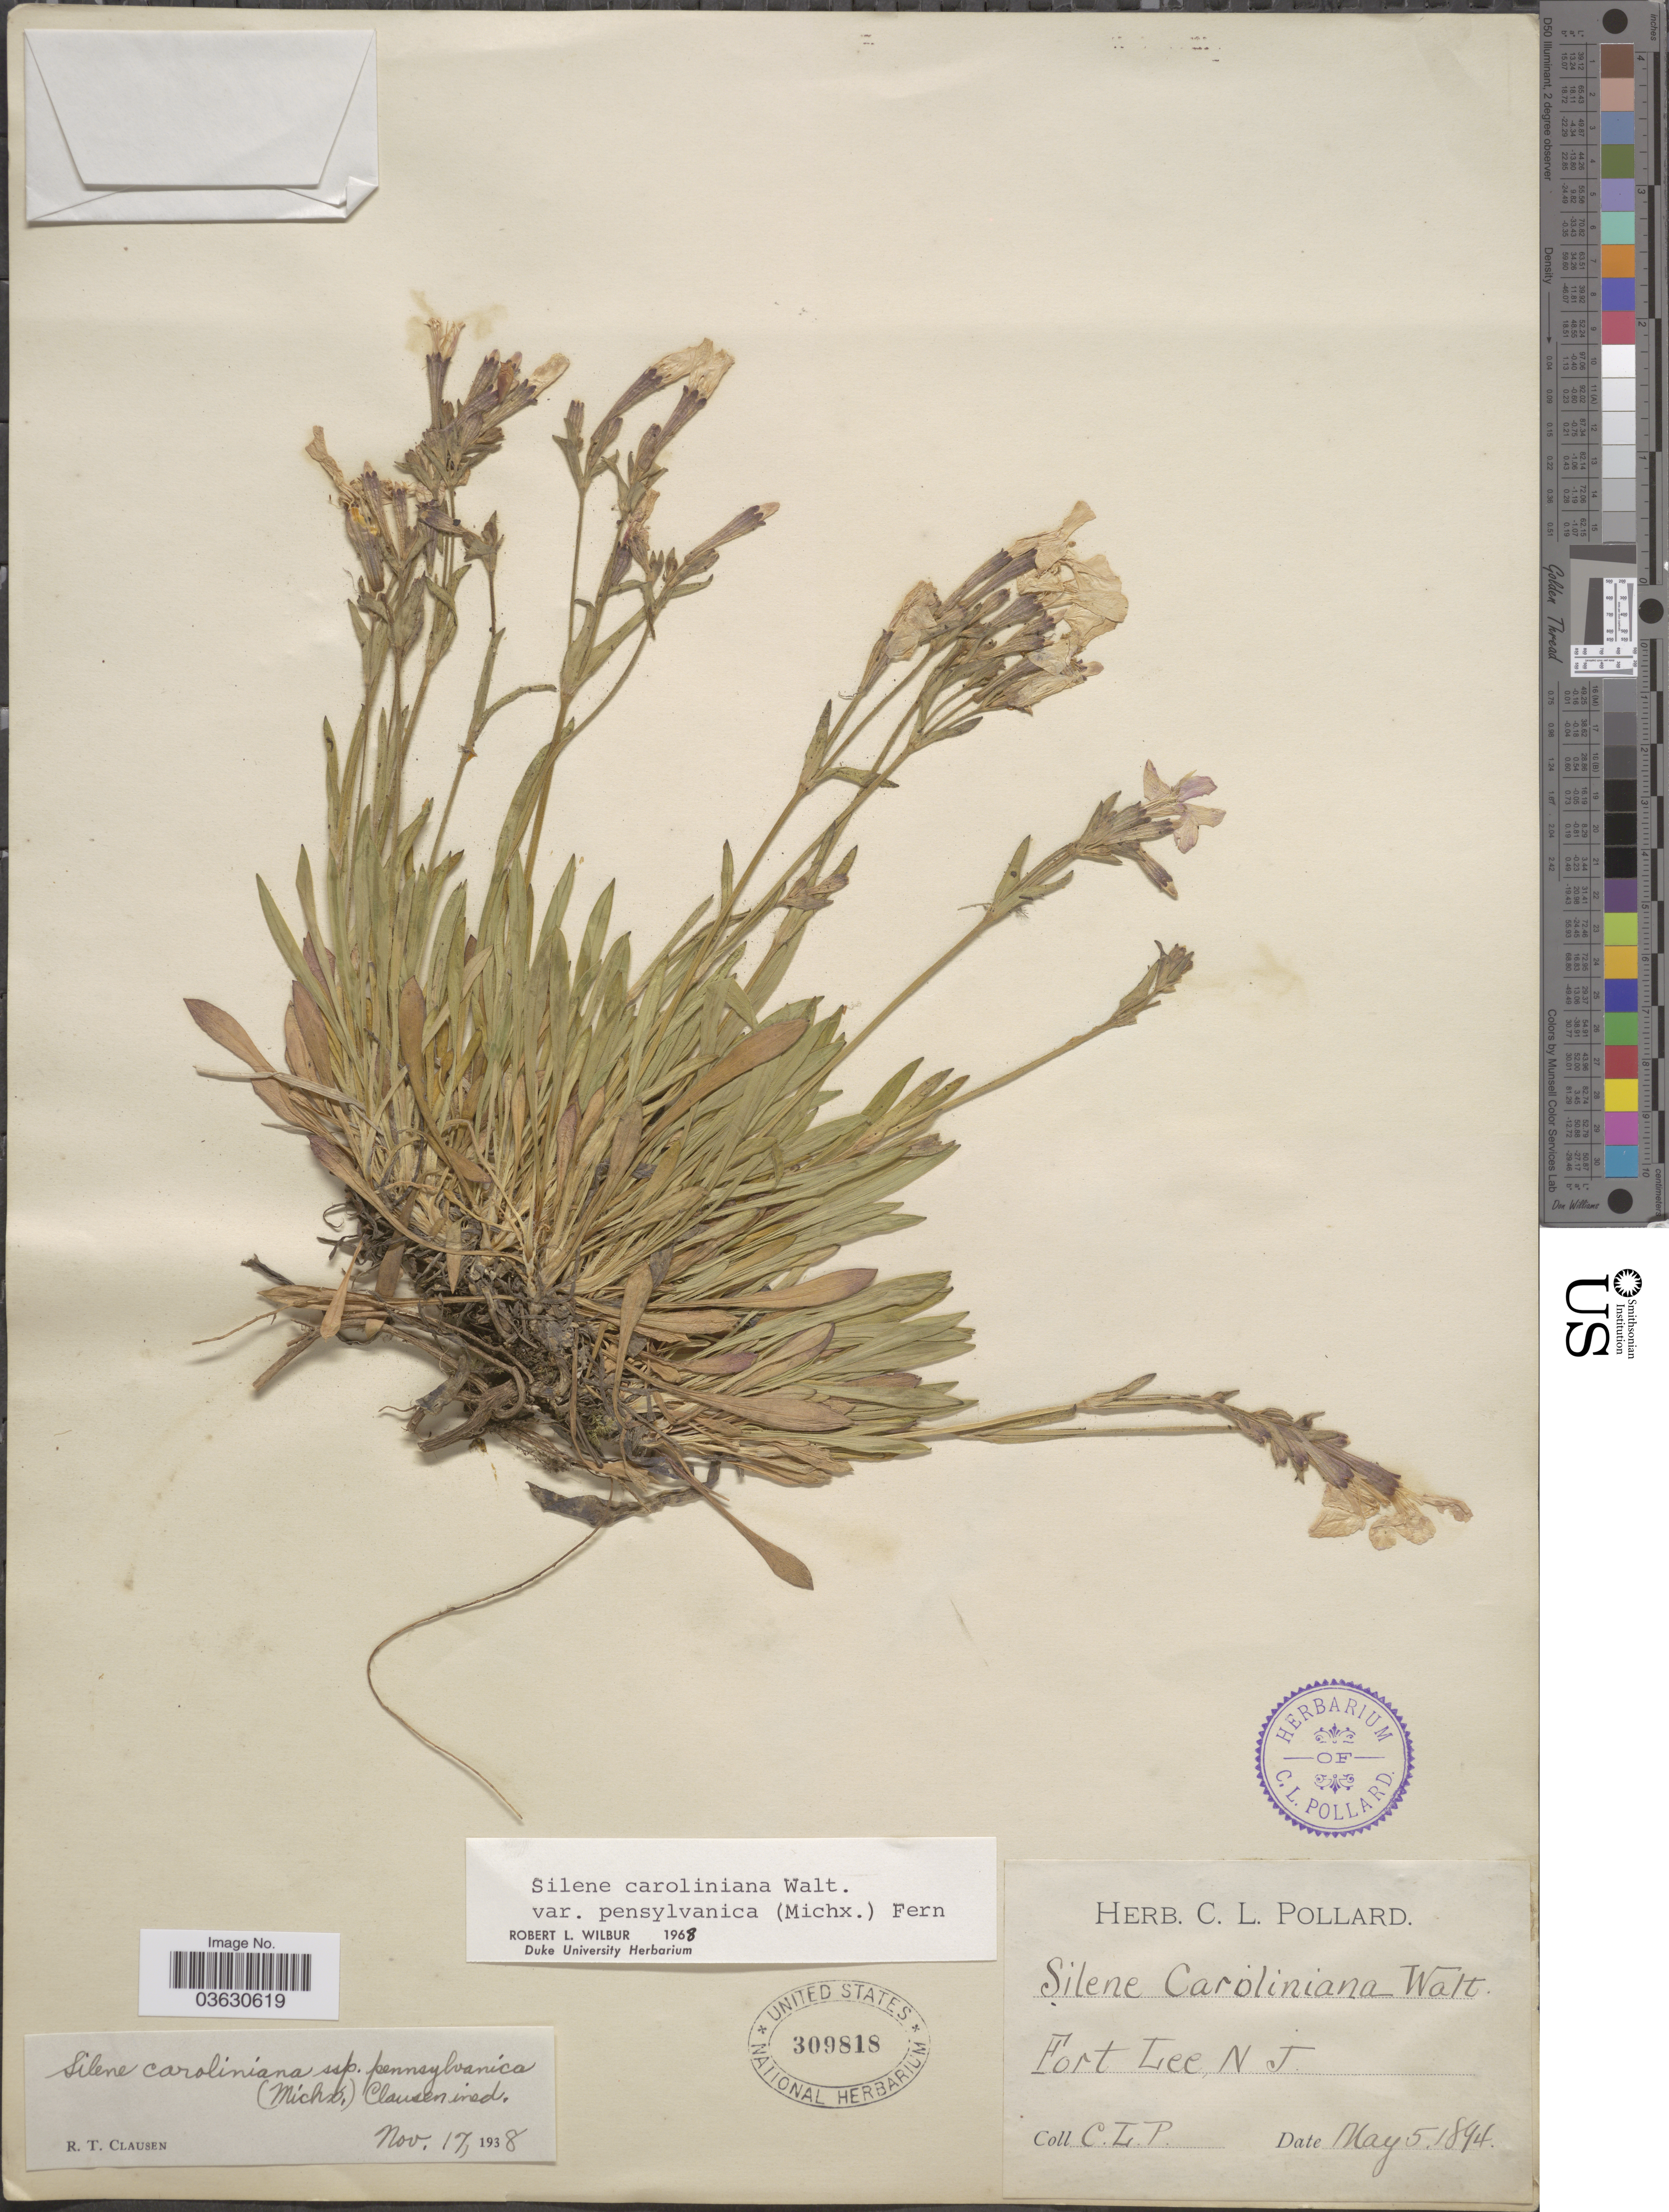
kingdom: Plantae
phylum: Tracheophyta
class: Magnoliopsida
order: Caryophyllales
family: Caryophyllaceae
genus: Silene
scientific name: Silene caroliniana var. pensylvanica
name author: (Michx.) Fernald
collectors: C. L. Pollard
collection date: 1894-05-05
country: United States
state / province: New Jersey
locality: Fort Lee.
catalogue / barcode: US 309818